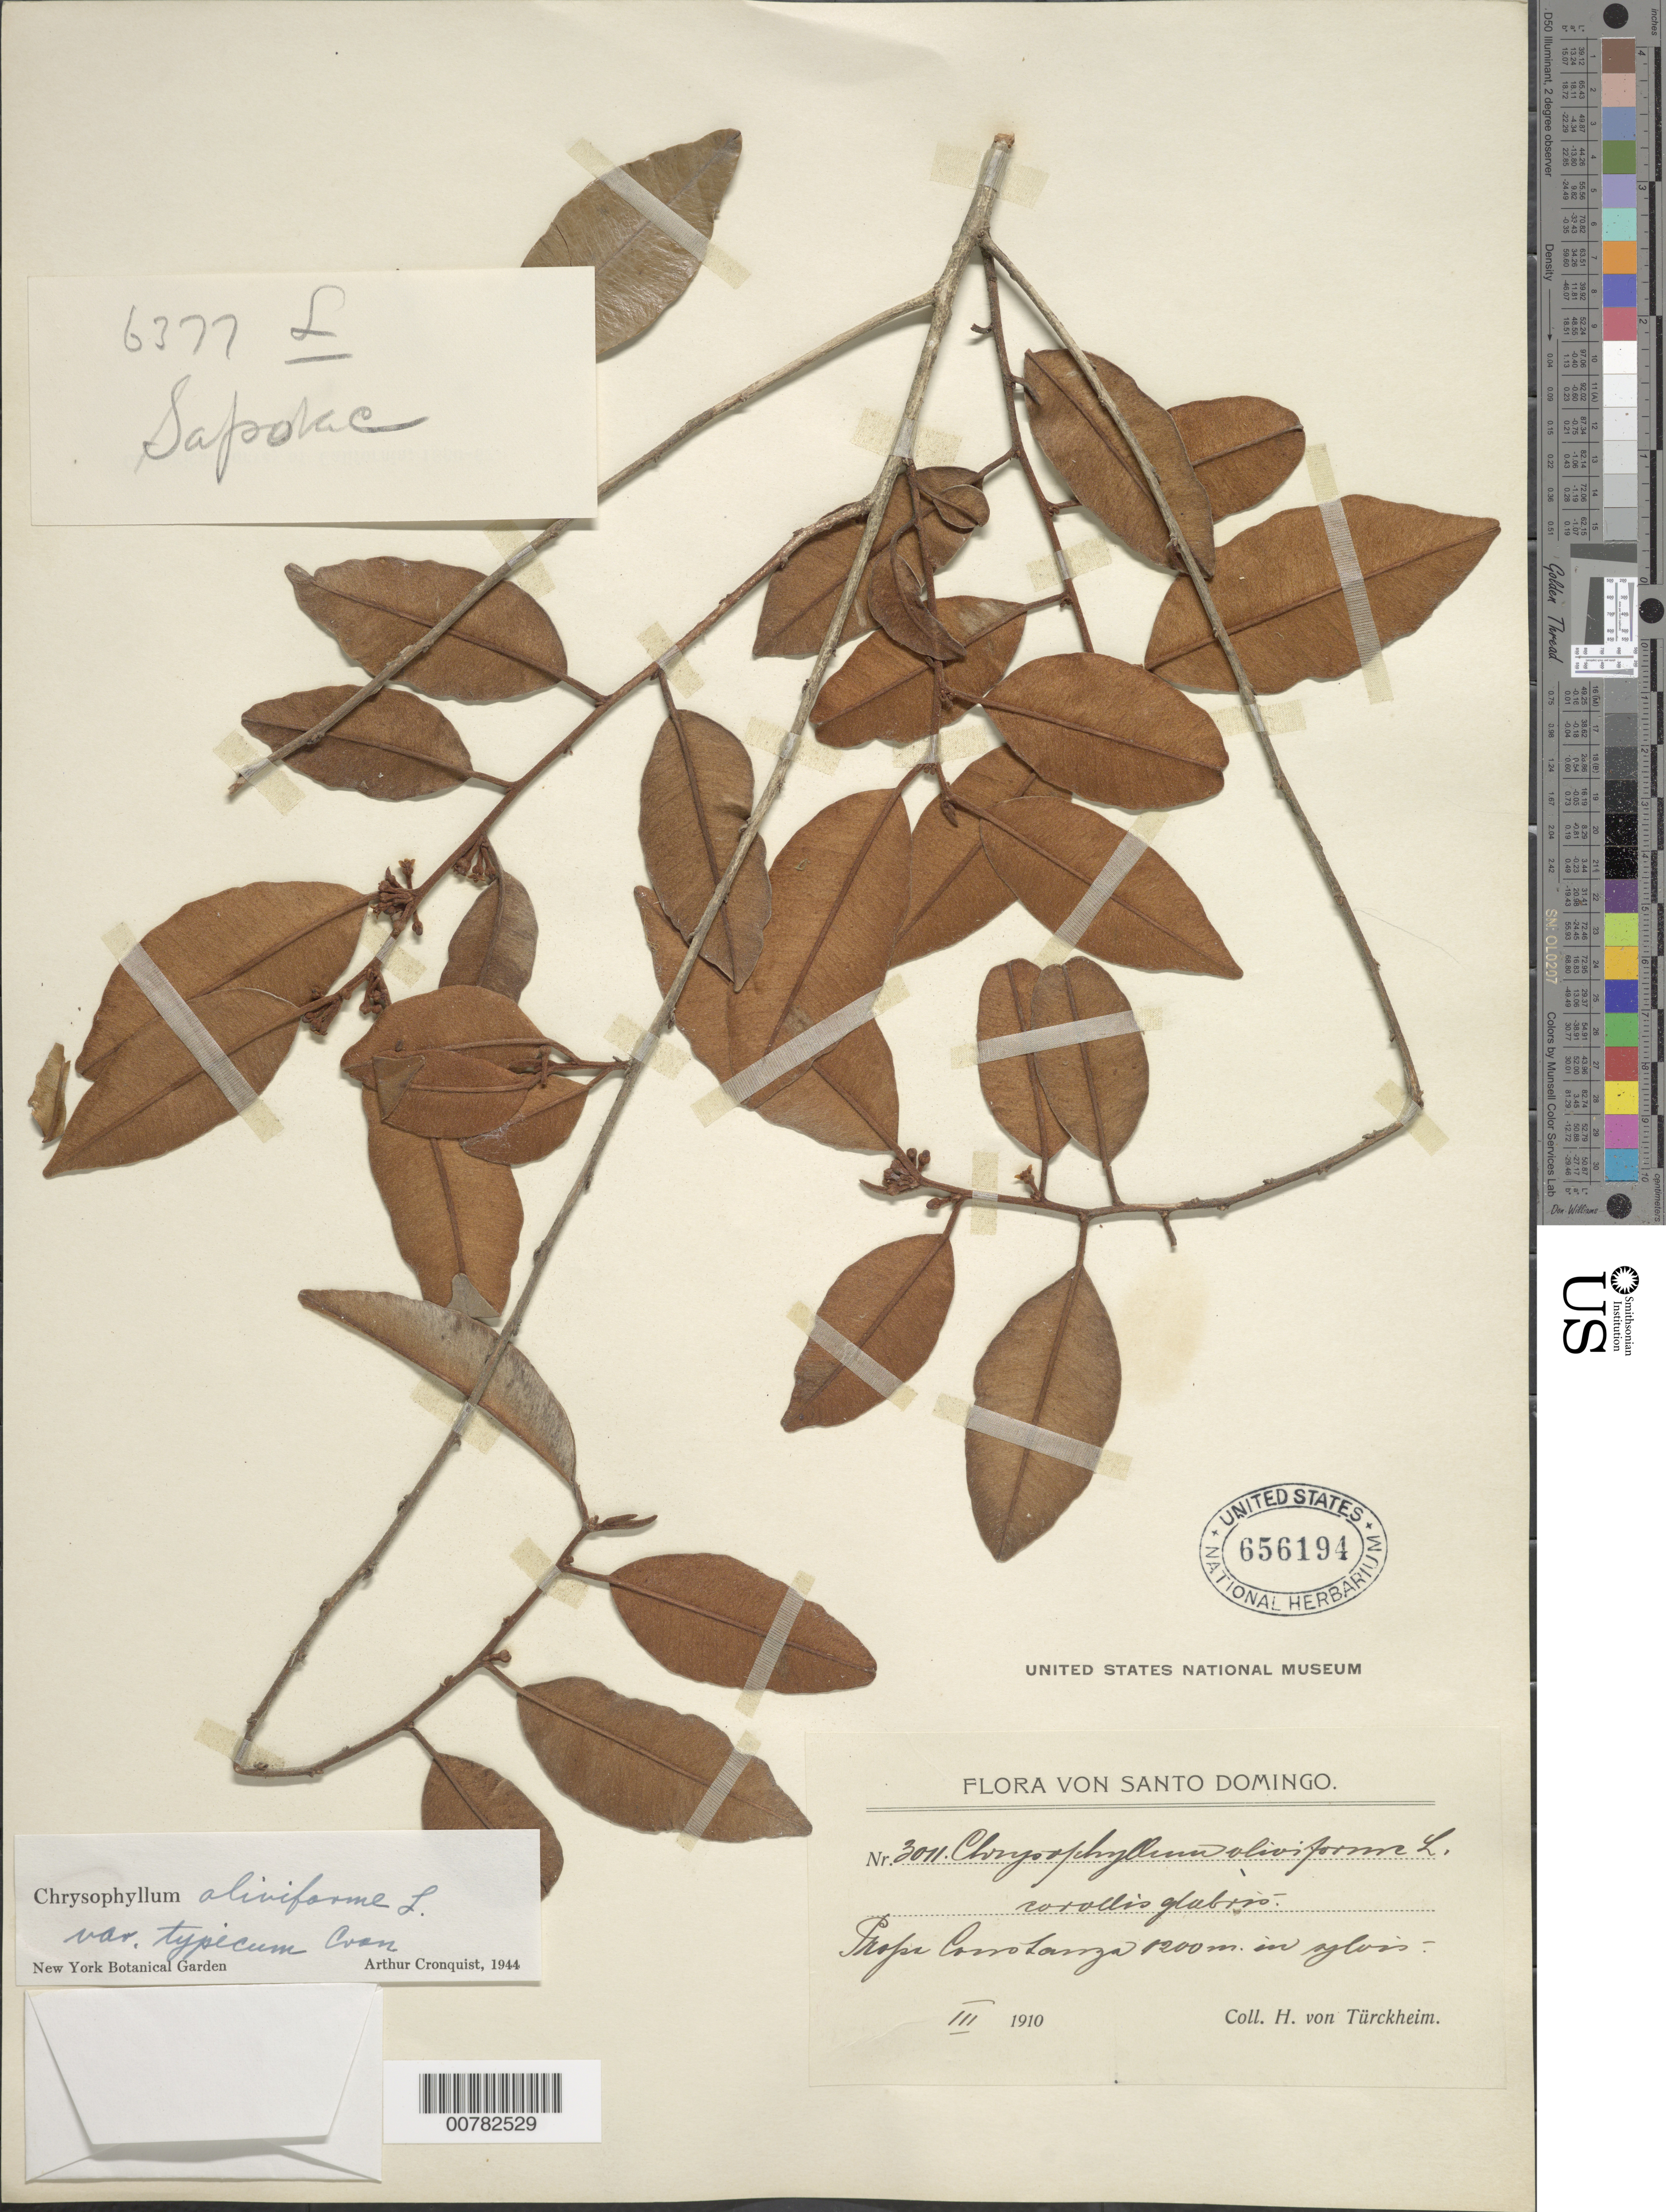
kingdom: Plantae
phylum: Tracheophyta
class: Magnoliopsida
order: Ericales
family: Sapotaceae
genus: Chrysophyllum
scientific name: Chrysophyllum oliviforme subsp. oliviforme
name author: L.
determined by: Cronquist, A. J.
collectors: H. von Türckheim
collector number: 3011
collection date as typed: Mar 1910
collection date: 1910-03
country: Dominican Republic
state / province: La Vega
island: Hispaniola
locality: Constanza.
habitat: In sylvis.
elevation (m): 1200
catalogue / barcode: US 656194